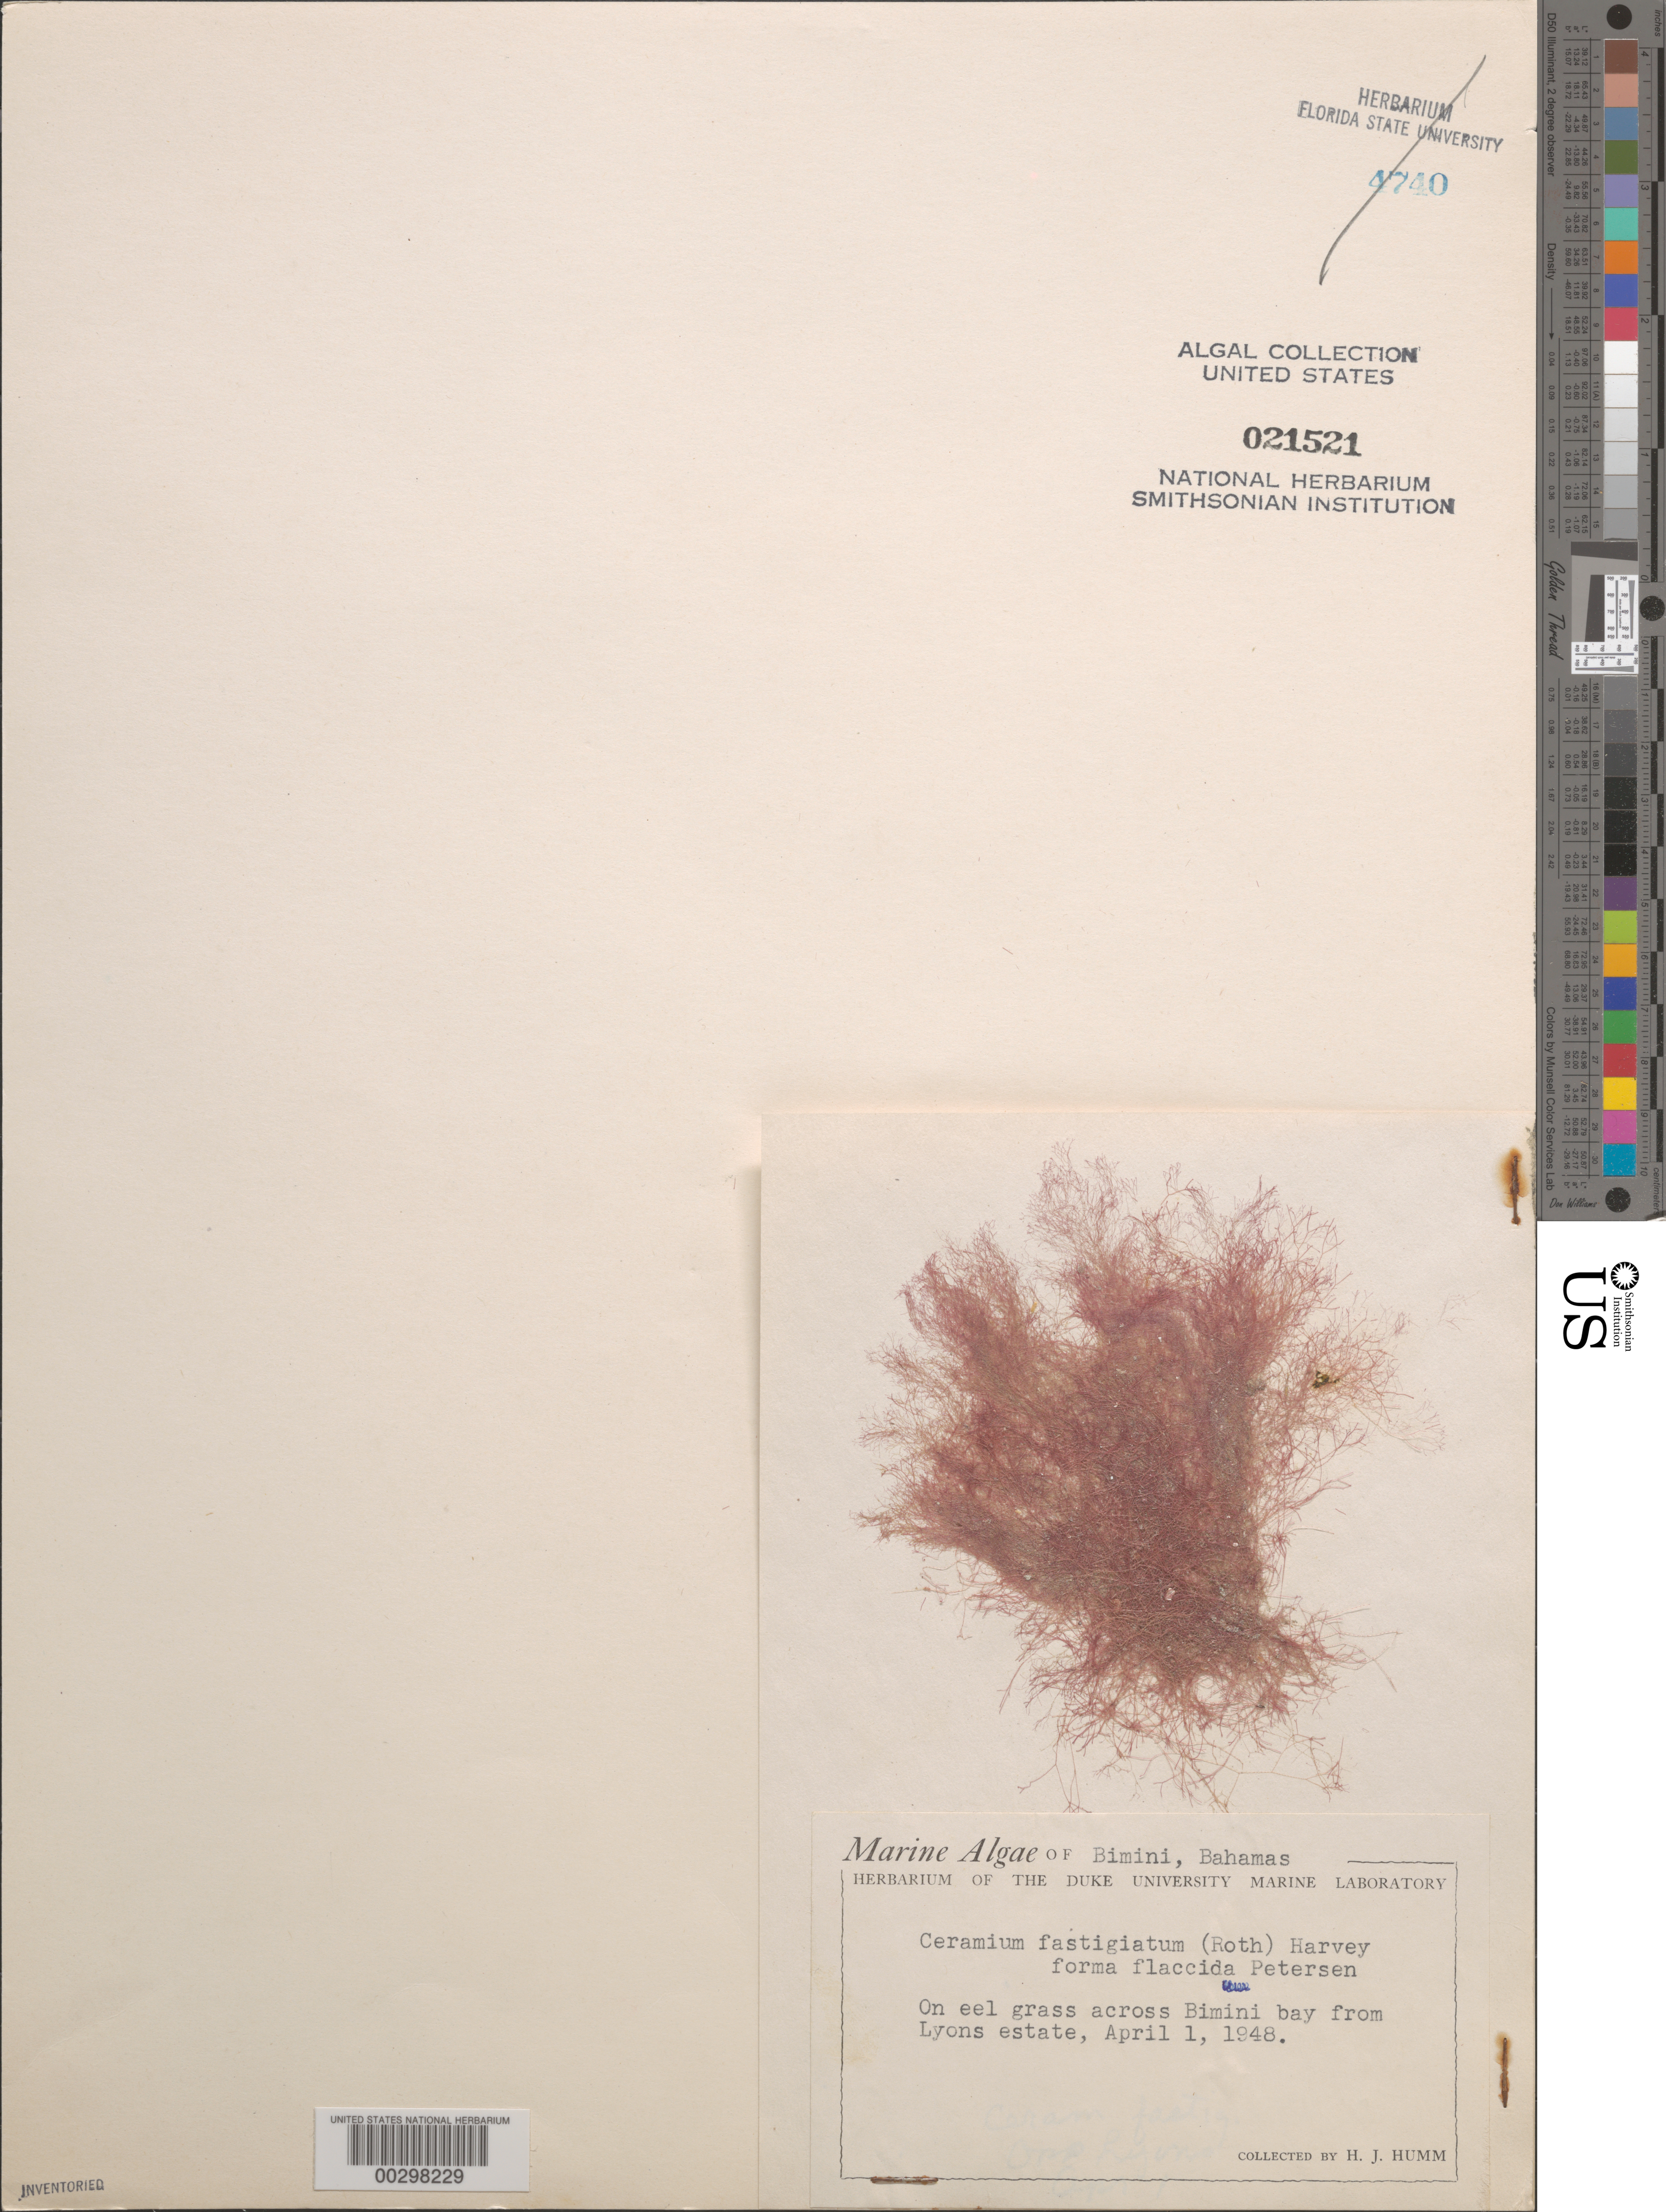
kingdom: Plantae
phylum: Rhodophyta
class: Florideophyceae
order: Ceramiales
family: Ceramiaceae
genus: Ceramium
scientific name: Ceramium fastigiatum f. flaccida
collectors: H. J. Humm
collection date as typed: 01 Apr 1948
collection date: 1948-04-01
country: Bahamas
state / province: Biminis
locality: Across bimini bay from lyon's estate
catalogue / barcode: US 21521